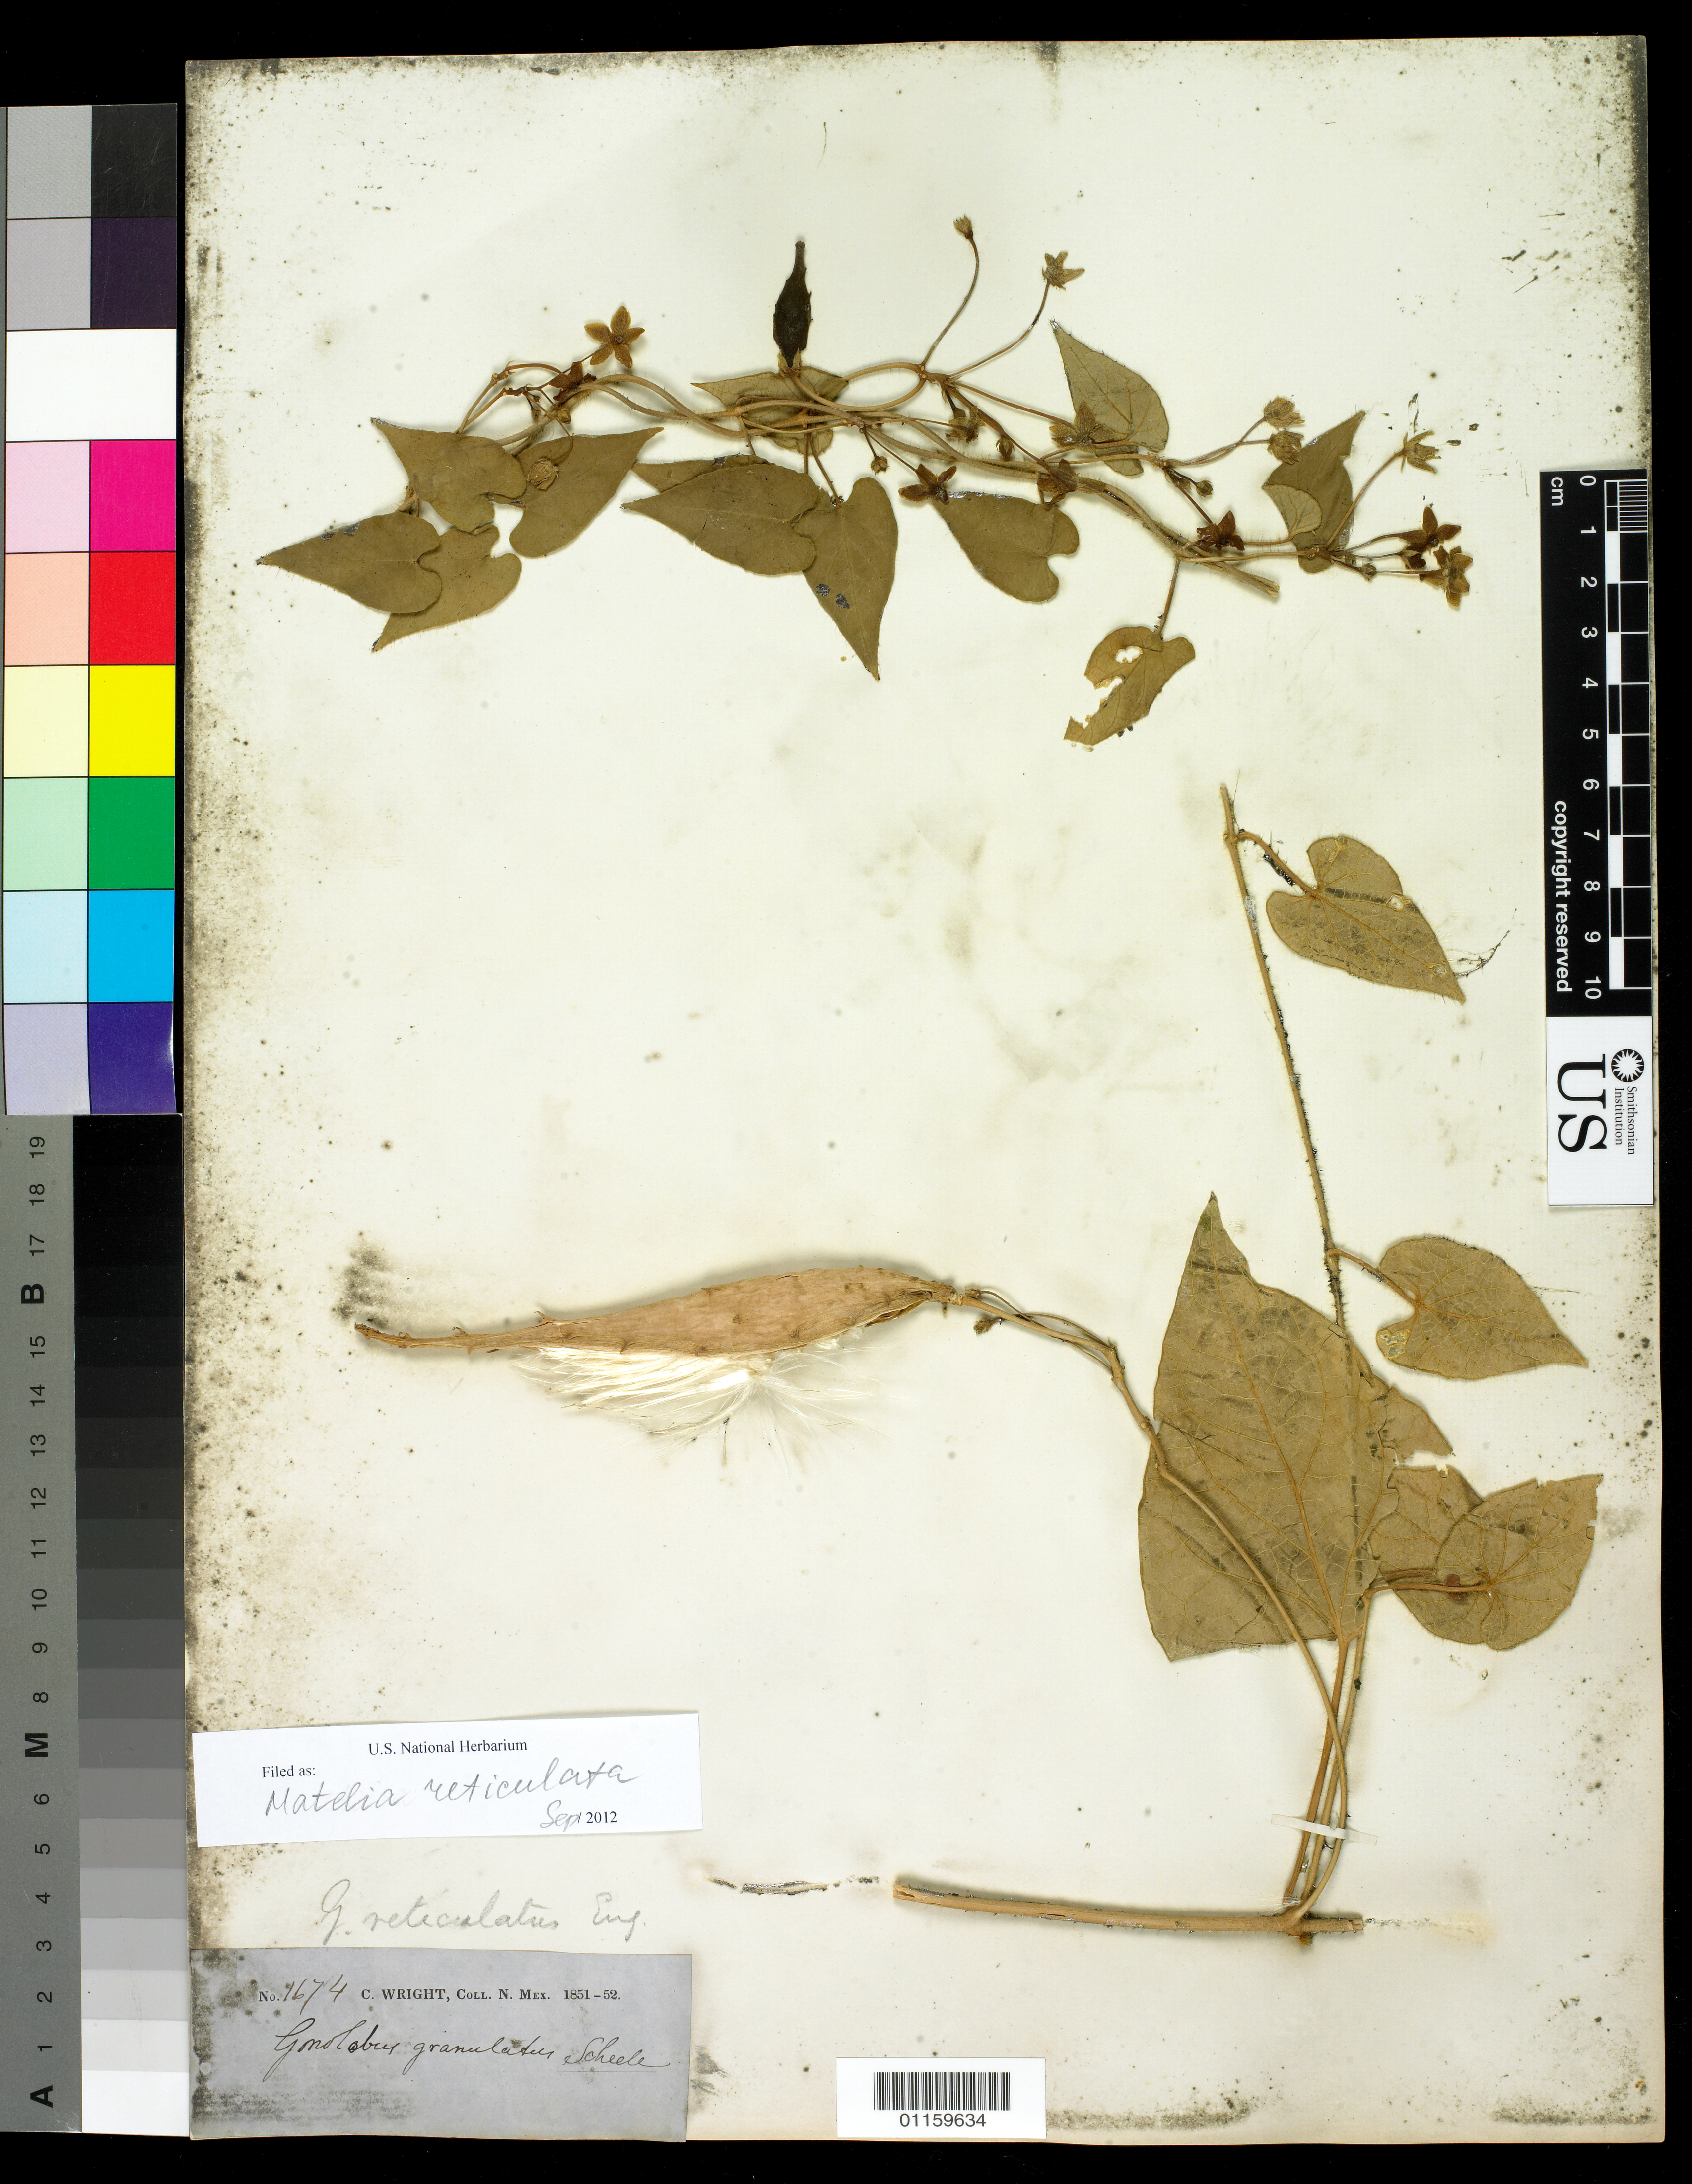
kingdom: Plantae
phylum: Tracheophyta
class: Magnoliopsida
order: Gentianales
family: Apocynaceae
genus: Matelea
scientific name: Matelea reticulata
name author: (Engelm. ex A. Gray) Woodson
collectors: C. Wright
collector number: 1674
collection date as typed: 1851 to -- --- 1852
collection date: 1851/1852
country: United States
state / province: New Mexico